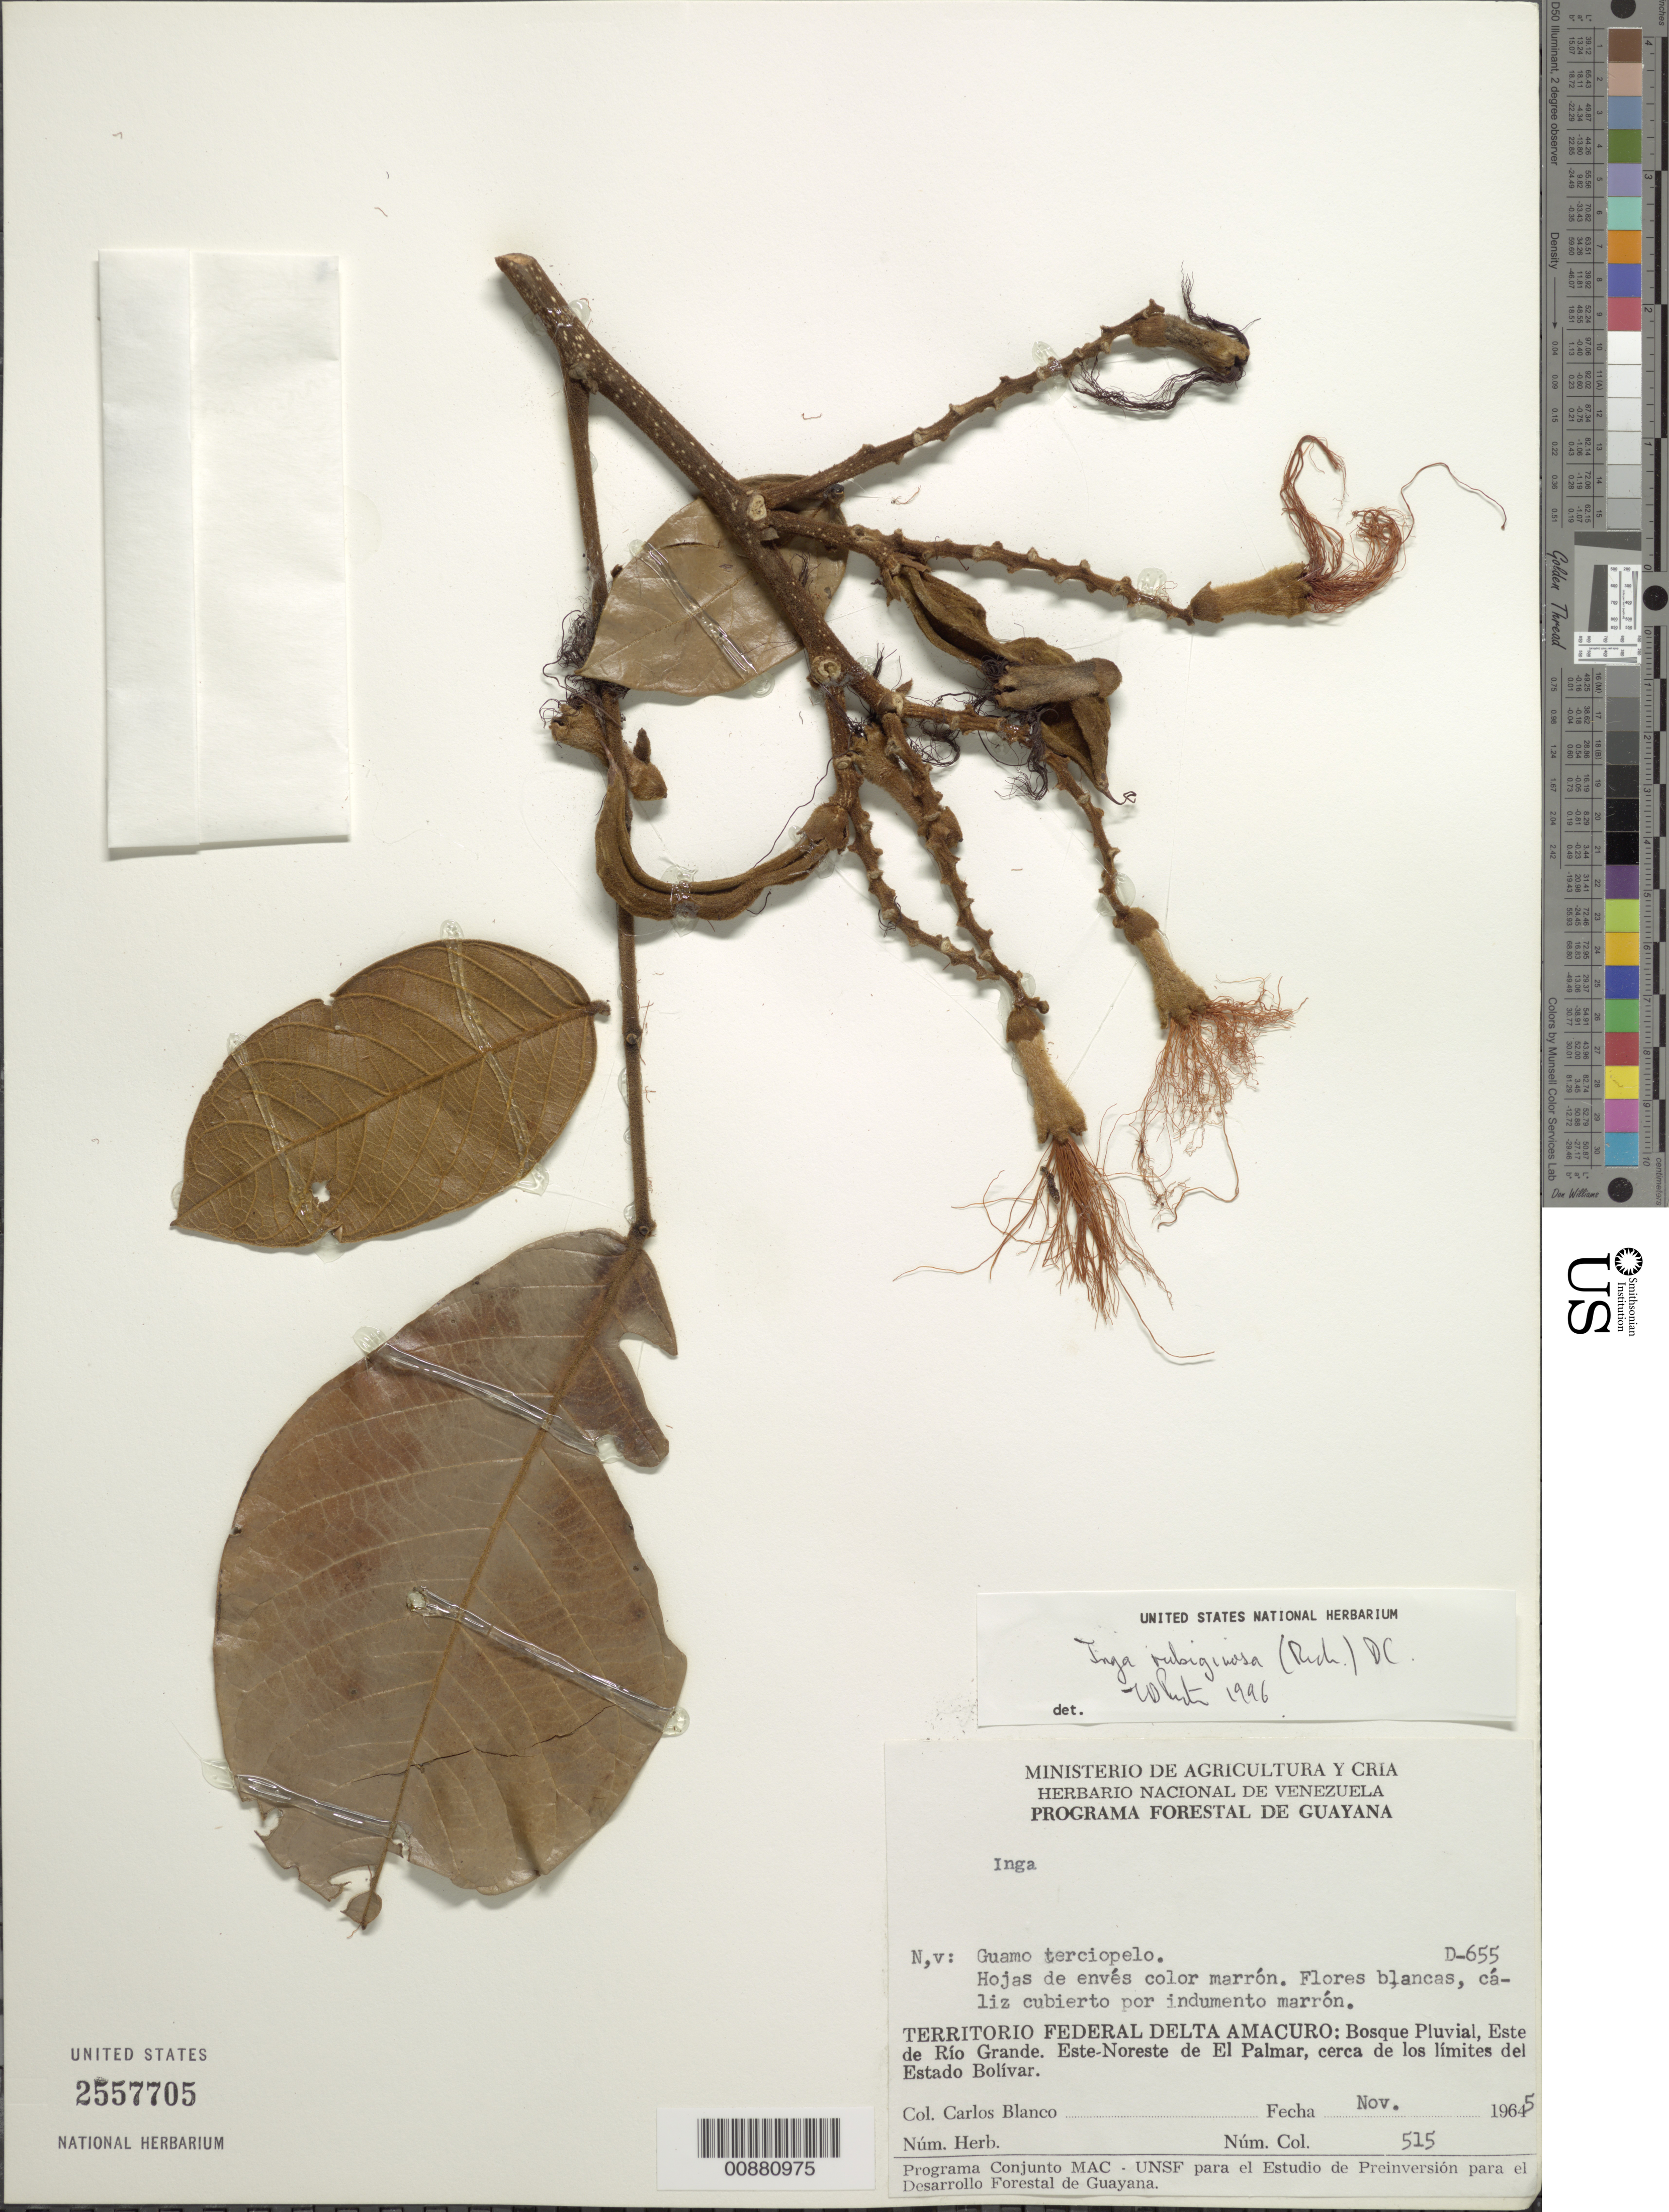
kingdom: Plantae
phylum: Tracheophyta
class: Magnoliopsida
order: Fabales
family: Fabaceae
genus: Inga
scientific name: Inga rubiginosa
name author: (Rich.) DC.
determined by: Pennington, T. D., (K)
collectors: C. A. Blanco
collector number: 515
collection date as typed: Nov-65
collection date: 1965-11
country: Venezuela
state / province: Delta Amacuro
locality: Río Grande, Este de; Este-Noreste de El Palmar, cerca de los limites del Estado Bolívar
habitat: Rainforest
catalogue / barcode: US 2557705